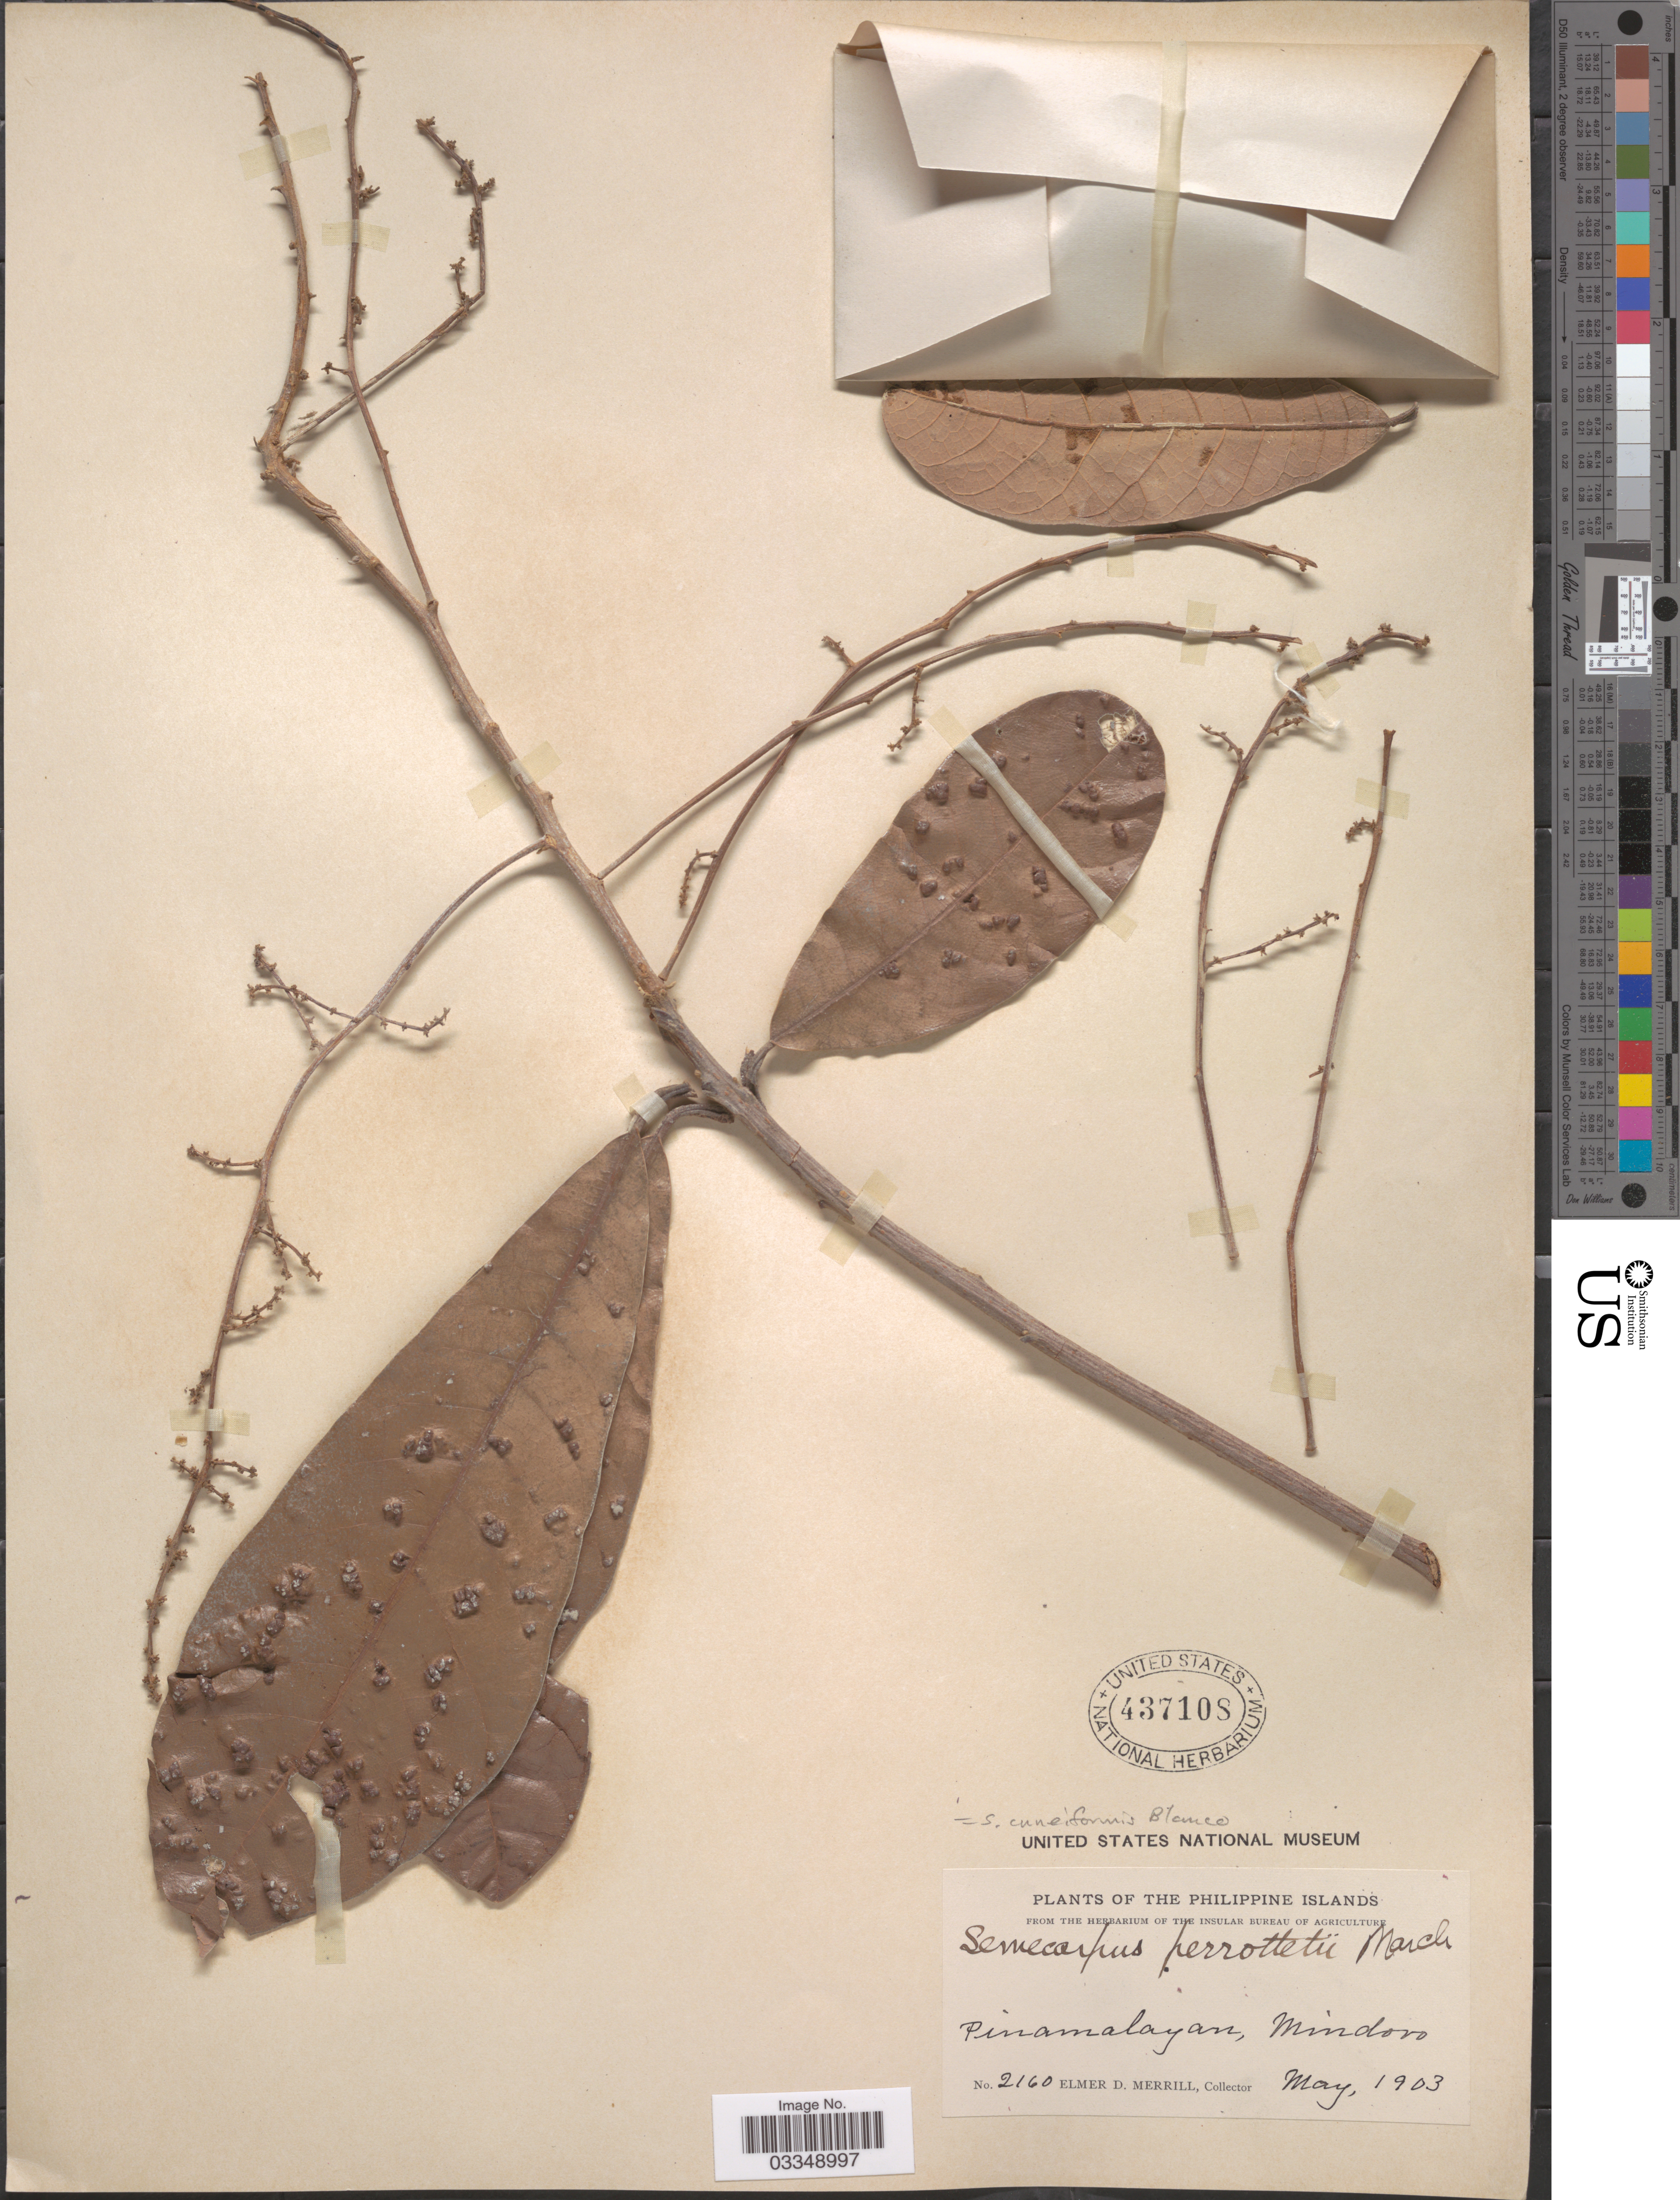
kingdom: Plantae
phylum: Tracheophyta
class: Magnoliopsida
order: Sapindales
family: Anacardiaceae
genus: Semecarpus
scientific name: Semecarpus cuneiformis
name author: Blanco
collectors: E. D. Merrill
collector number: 2160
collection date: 1903-05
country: Philippines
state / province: Mimaropa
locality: The Philippine Islands. Pinamalayan, Mindoro.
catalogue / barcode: US 437108